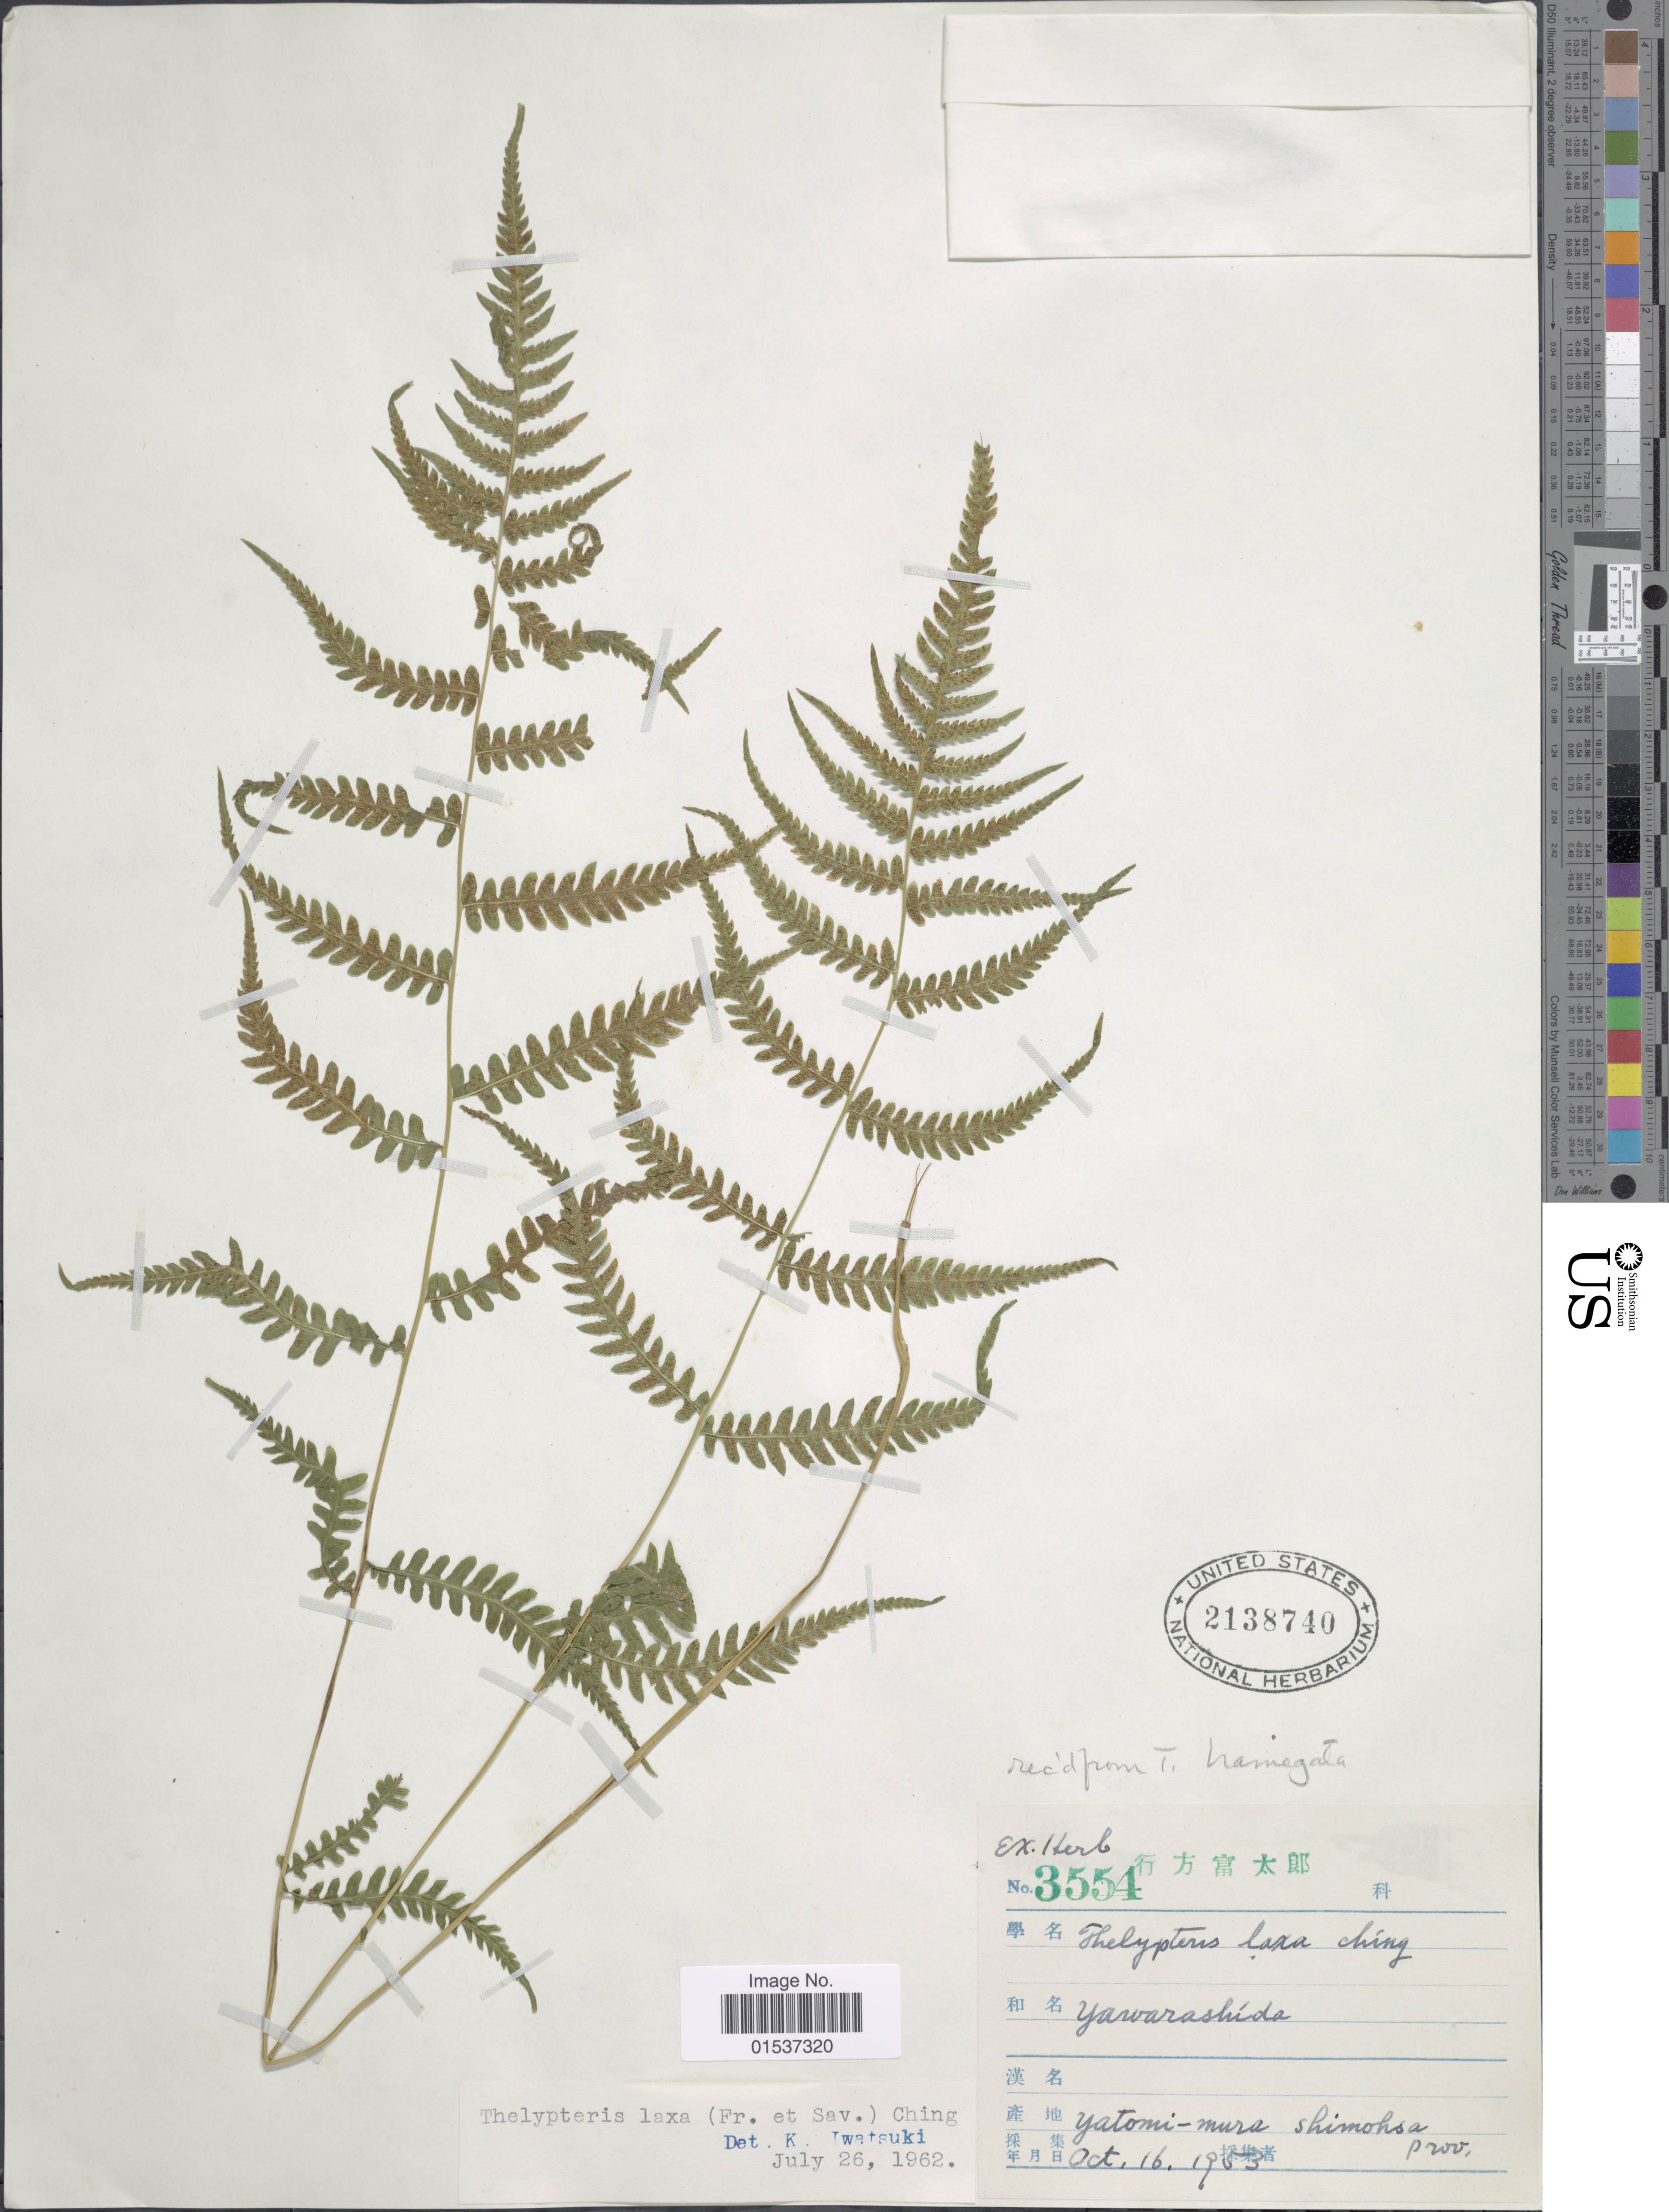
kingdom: Plantae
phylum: Tracheophyta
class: Polypodiopsida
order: Polypodiales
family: Thelypteridaceae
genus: Metathelypteris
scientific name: Metathelypteris laxa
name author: (Franch. & Sav.) Ching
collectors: ex herb. Tomitaro Namegata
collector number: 3554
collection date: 1953-10-16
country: Japan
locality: Yatomi-mura Shimohsa Prov.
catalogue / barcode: US 2138740